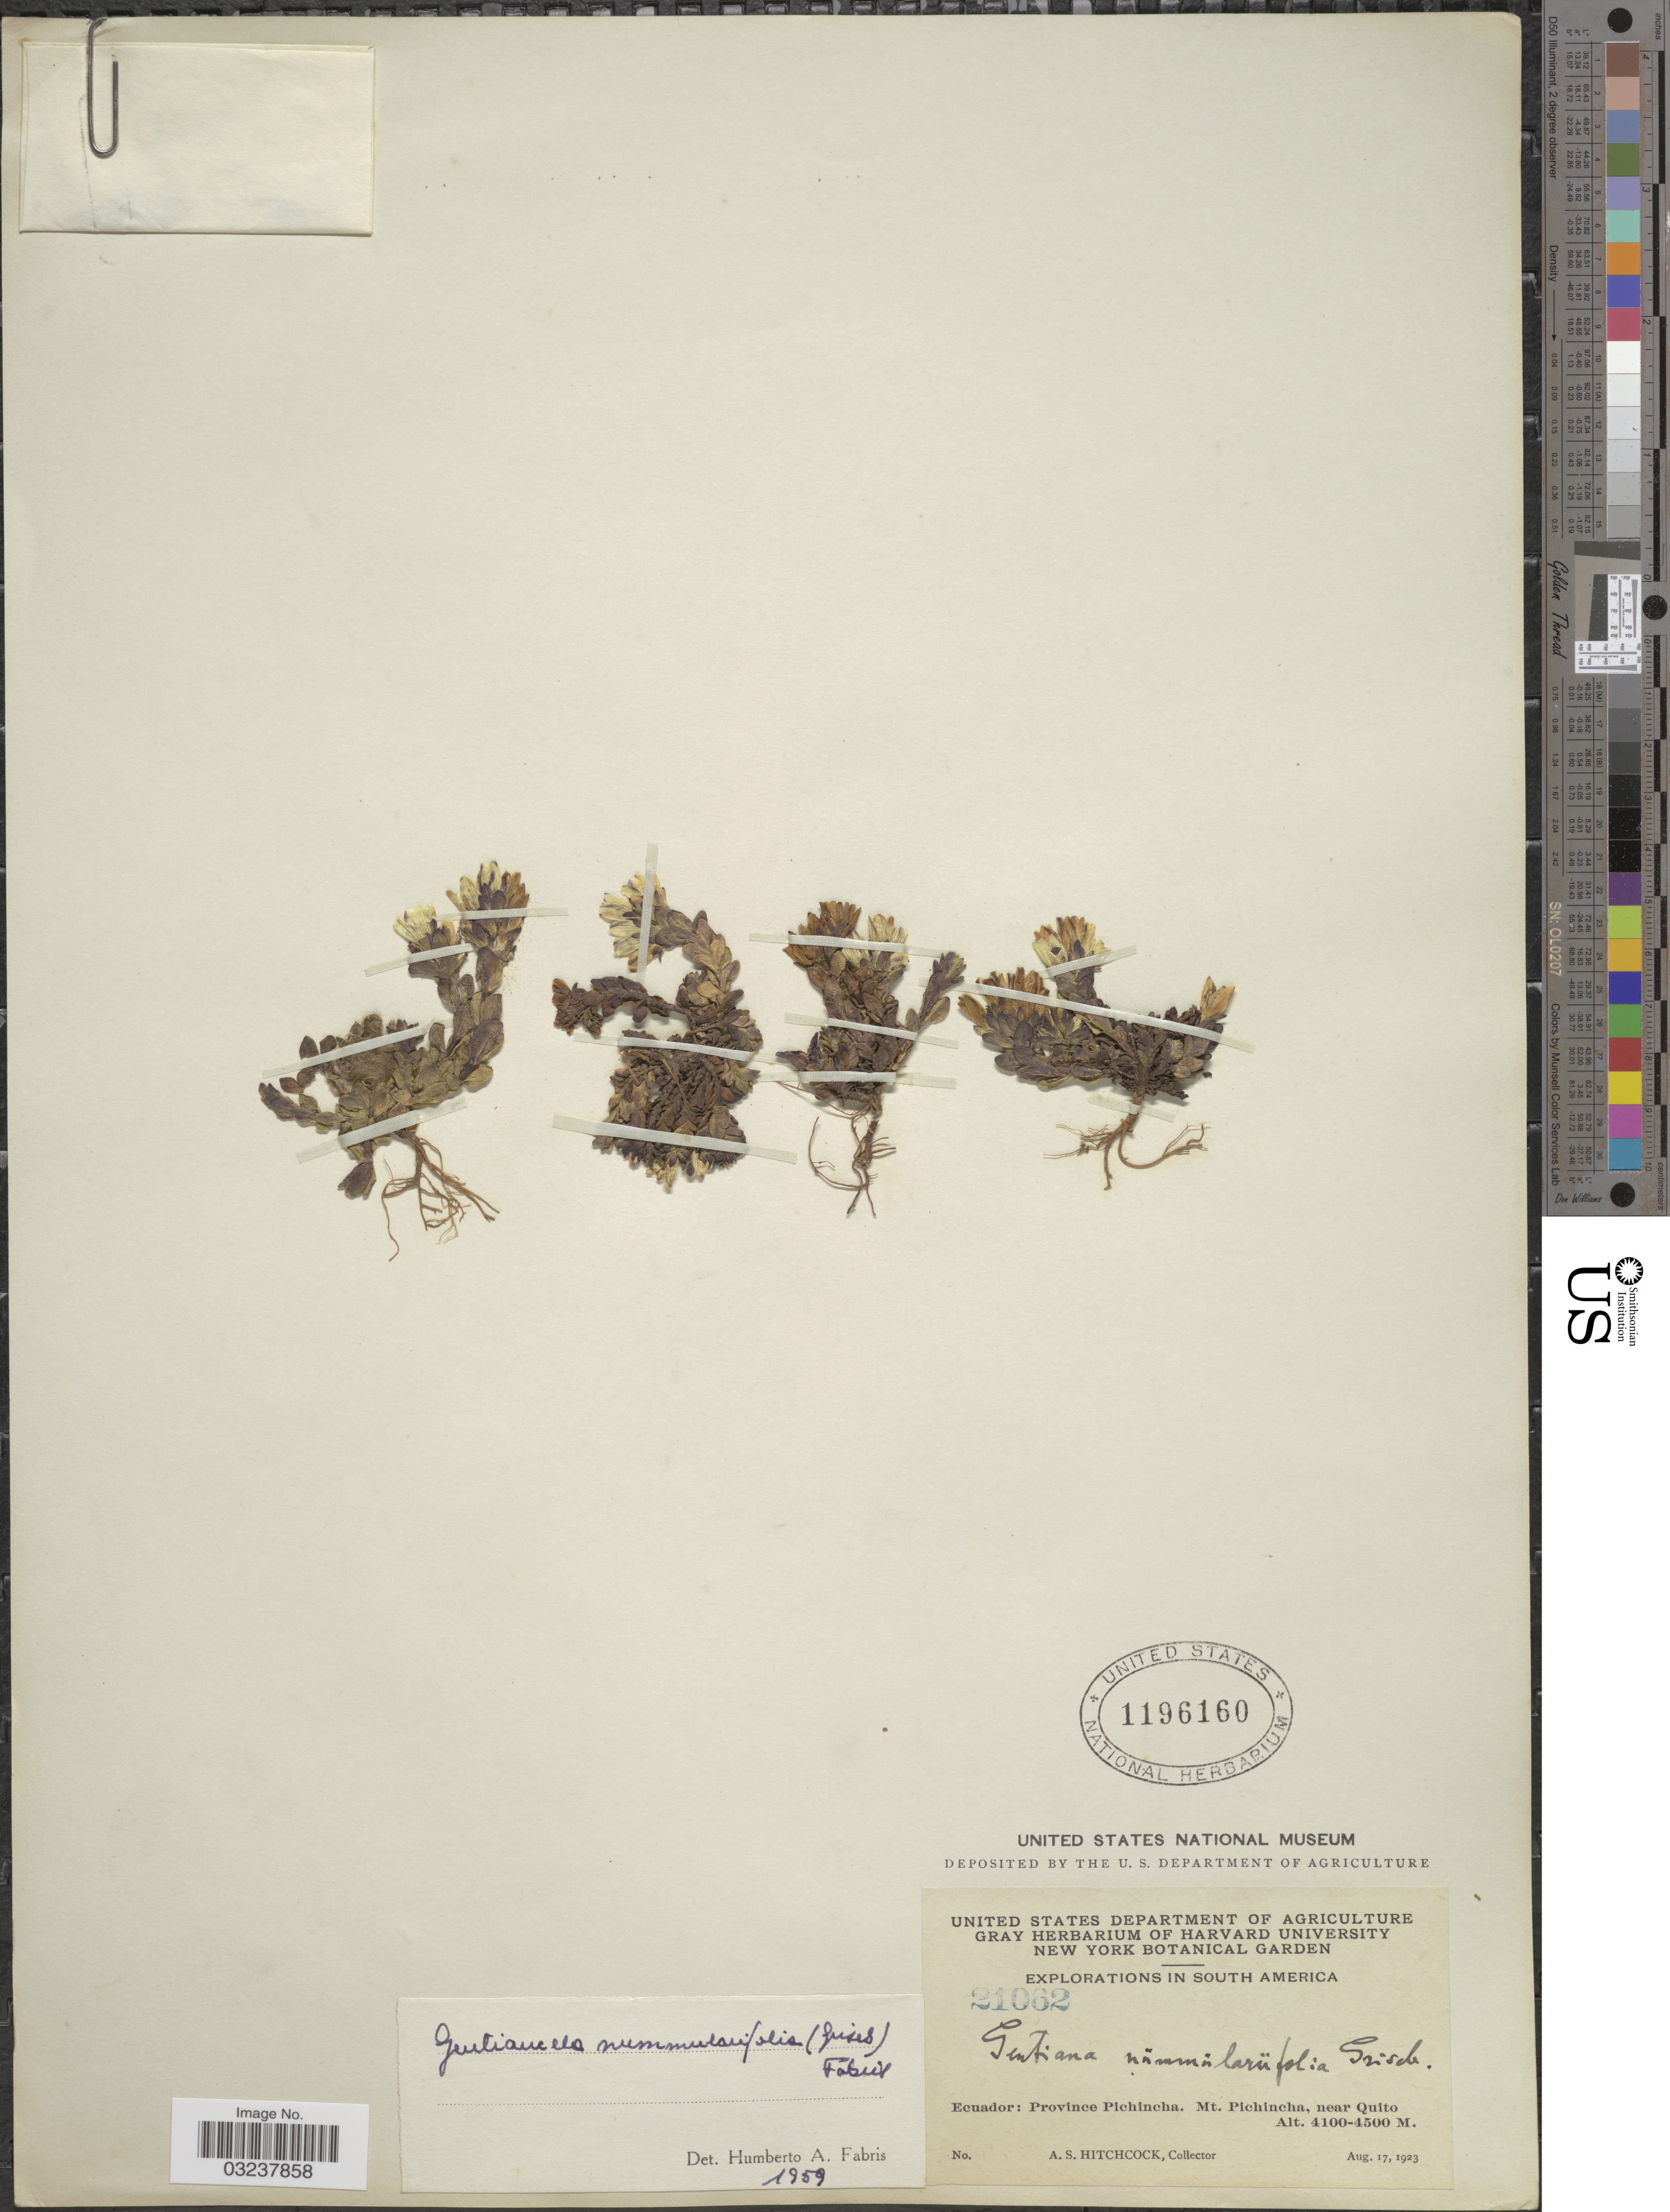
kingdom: Plantae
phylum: Tracheophyta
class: Magnoliopsida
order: Gentianales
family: Gentianaceae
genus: Gentianella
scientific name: Gentianella nummularifolia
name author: (Griseb.) Fabris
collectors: A. S. Hitchcock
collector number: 21062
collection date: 1923-08-17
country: Ecuador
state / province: Pichincha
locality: Mt. Pichincha, near Quito.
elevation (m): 4100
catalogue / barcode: US 1196160